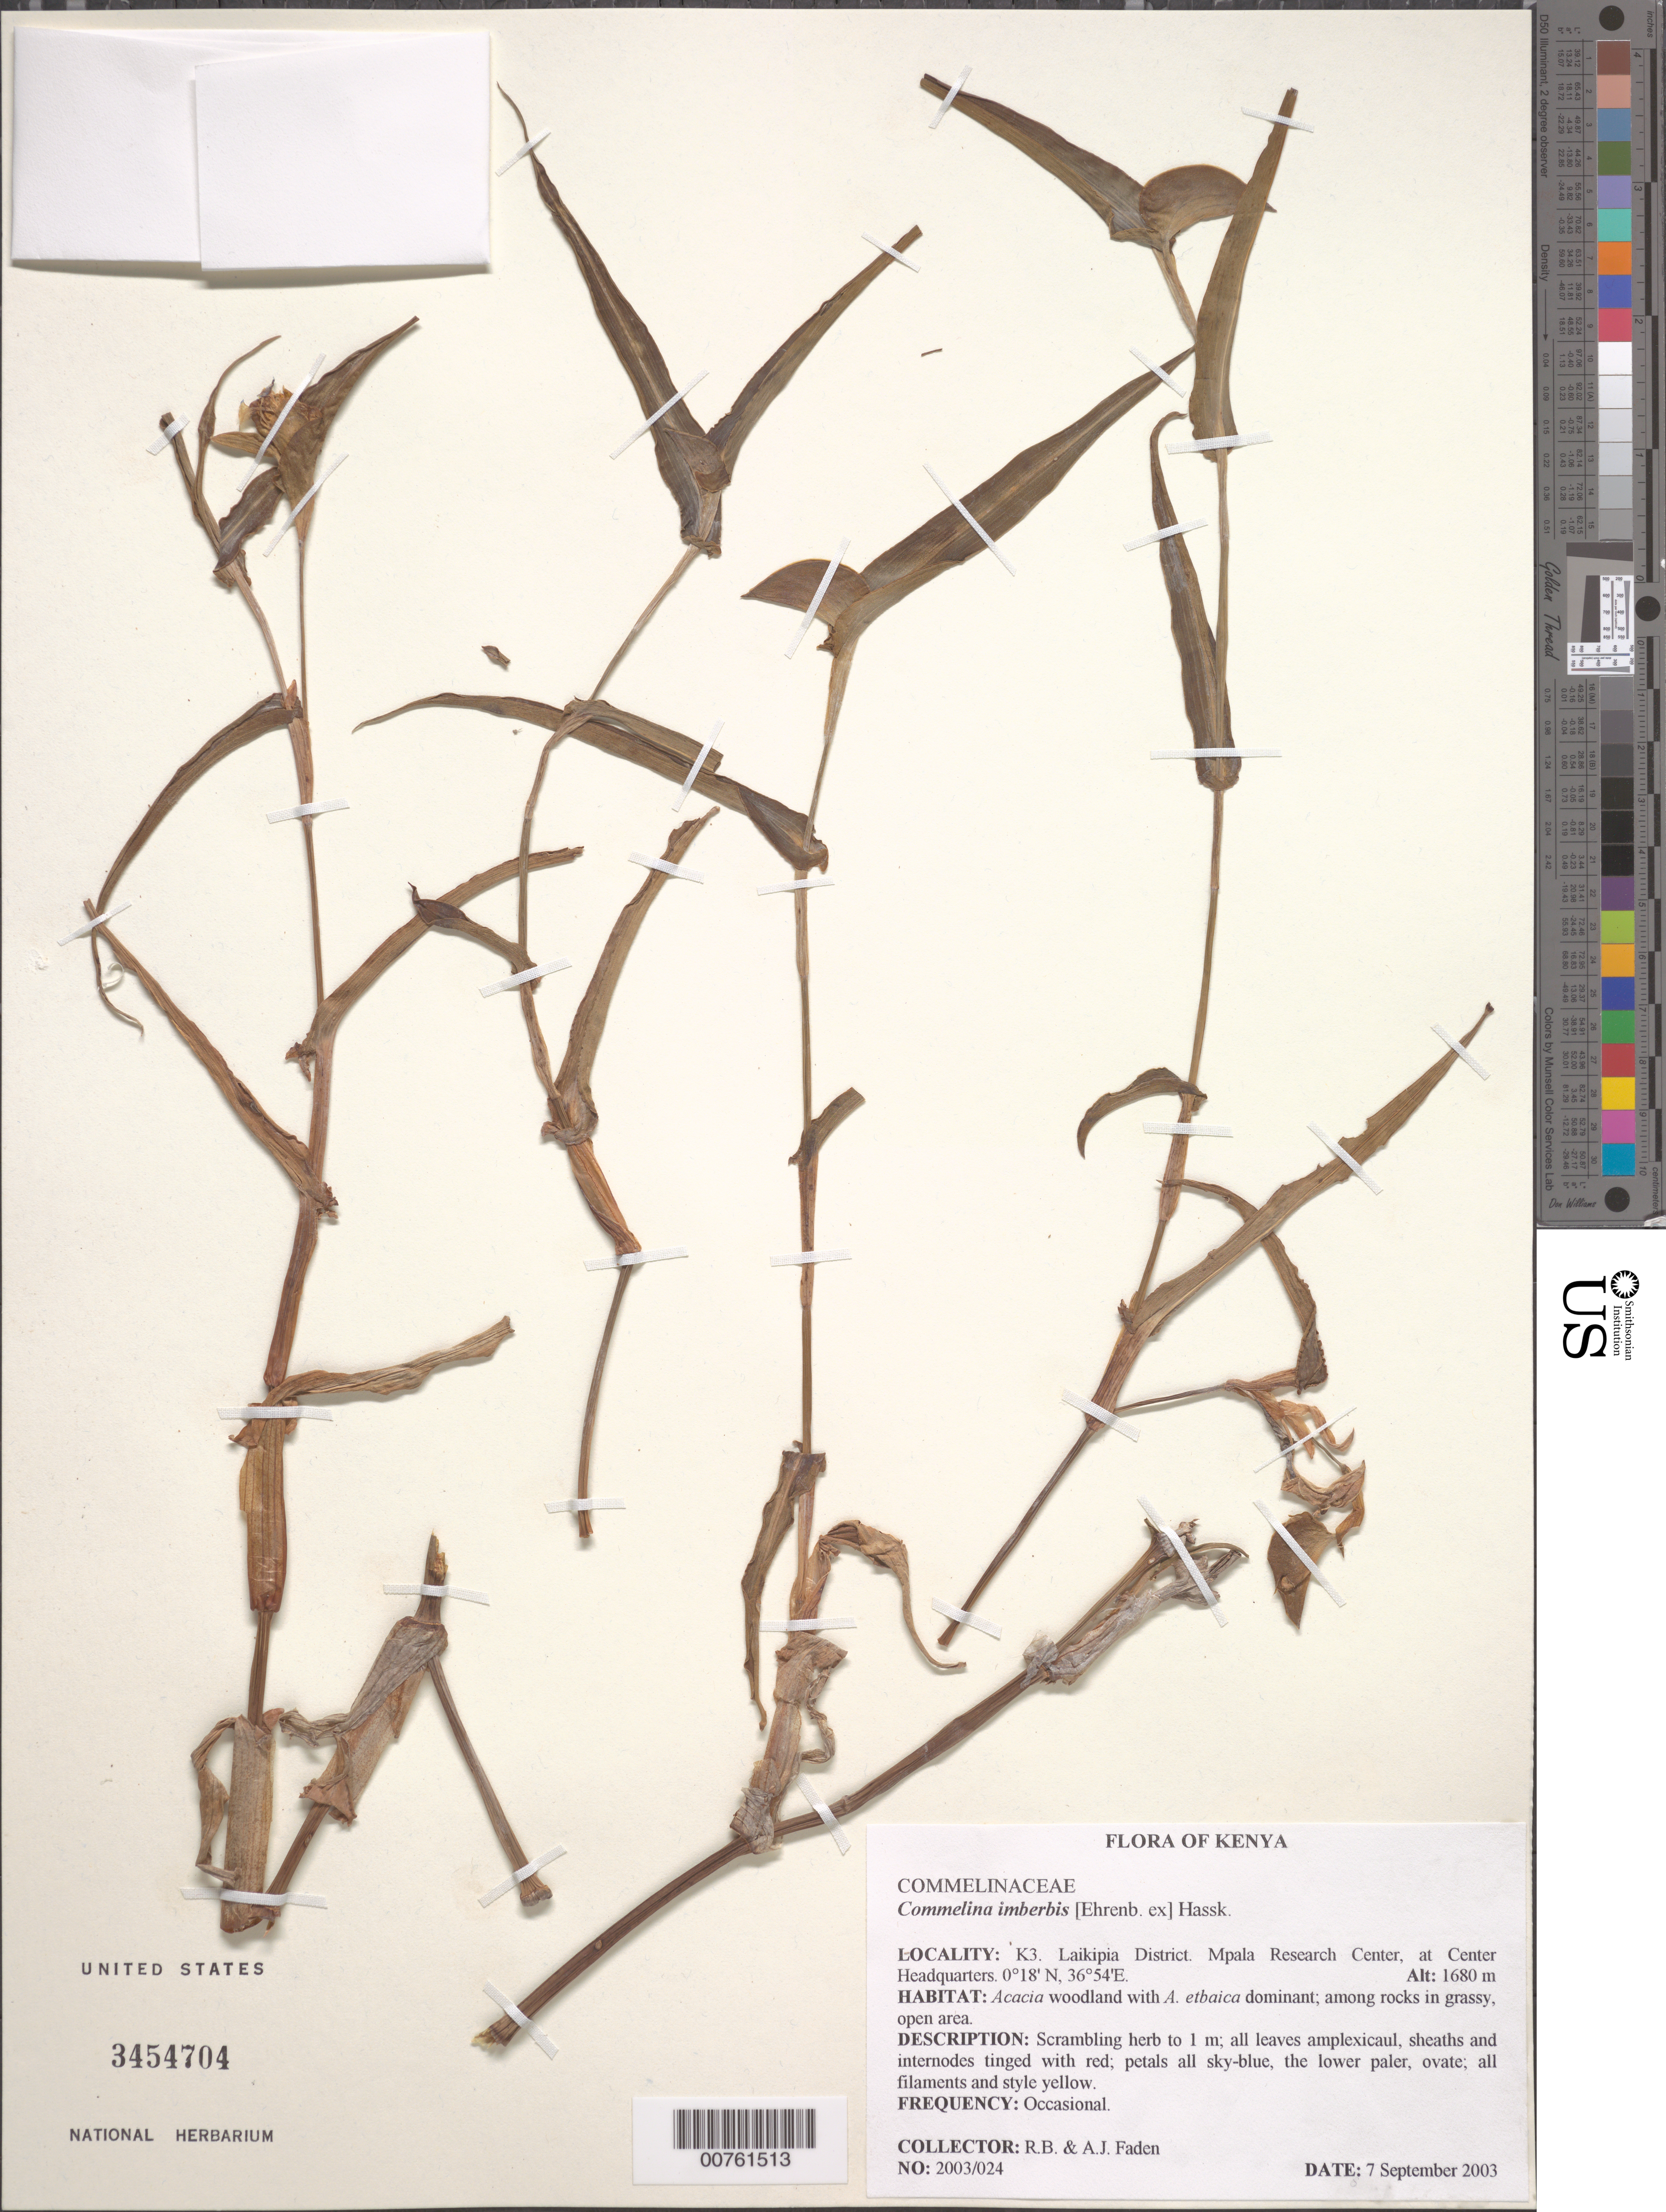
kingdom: Plantae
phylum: Tracheophyta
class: Liliopsida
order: Commelinales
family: Commelinaceae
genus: Commelina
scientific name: Commelina imberbis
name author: Ehrenb. ex Hassk.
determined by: Faden, Robert B., (US), Smithsonian Institution - National Museum of Natural History (UNITED STATES)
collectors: R. B. Faden & A. J. Faden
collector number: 2003/024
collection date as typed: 07 Sep 2003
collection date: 2003-09-07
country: Kenya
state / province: Laikipia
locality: Mpala Research Center, at Center Headquarters.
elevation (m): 1680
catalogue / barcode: US 3454704